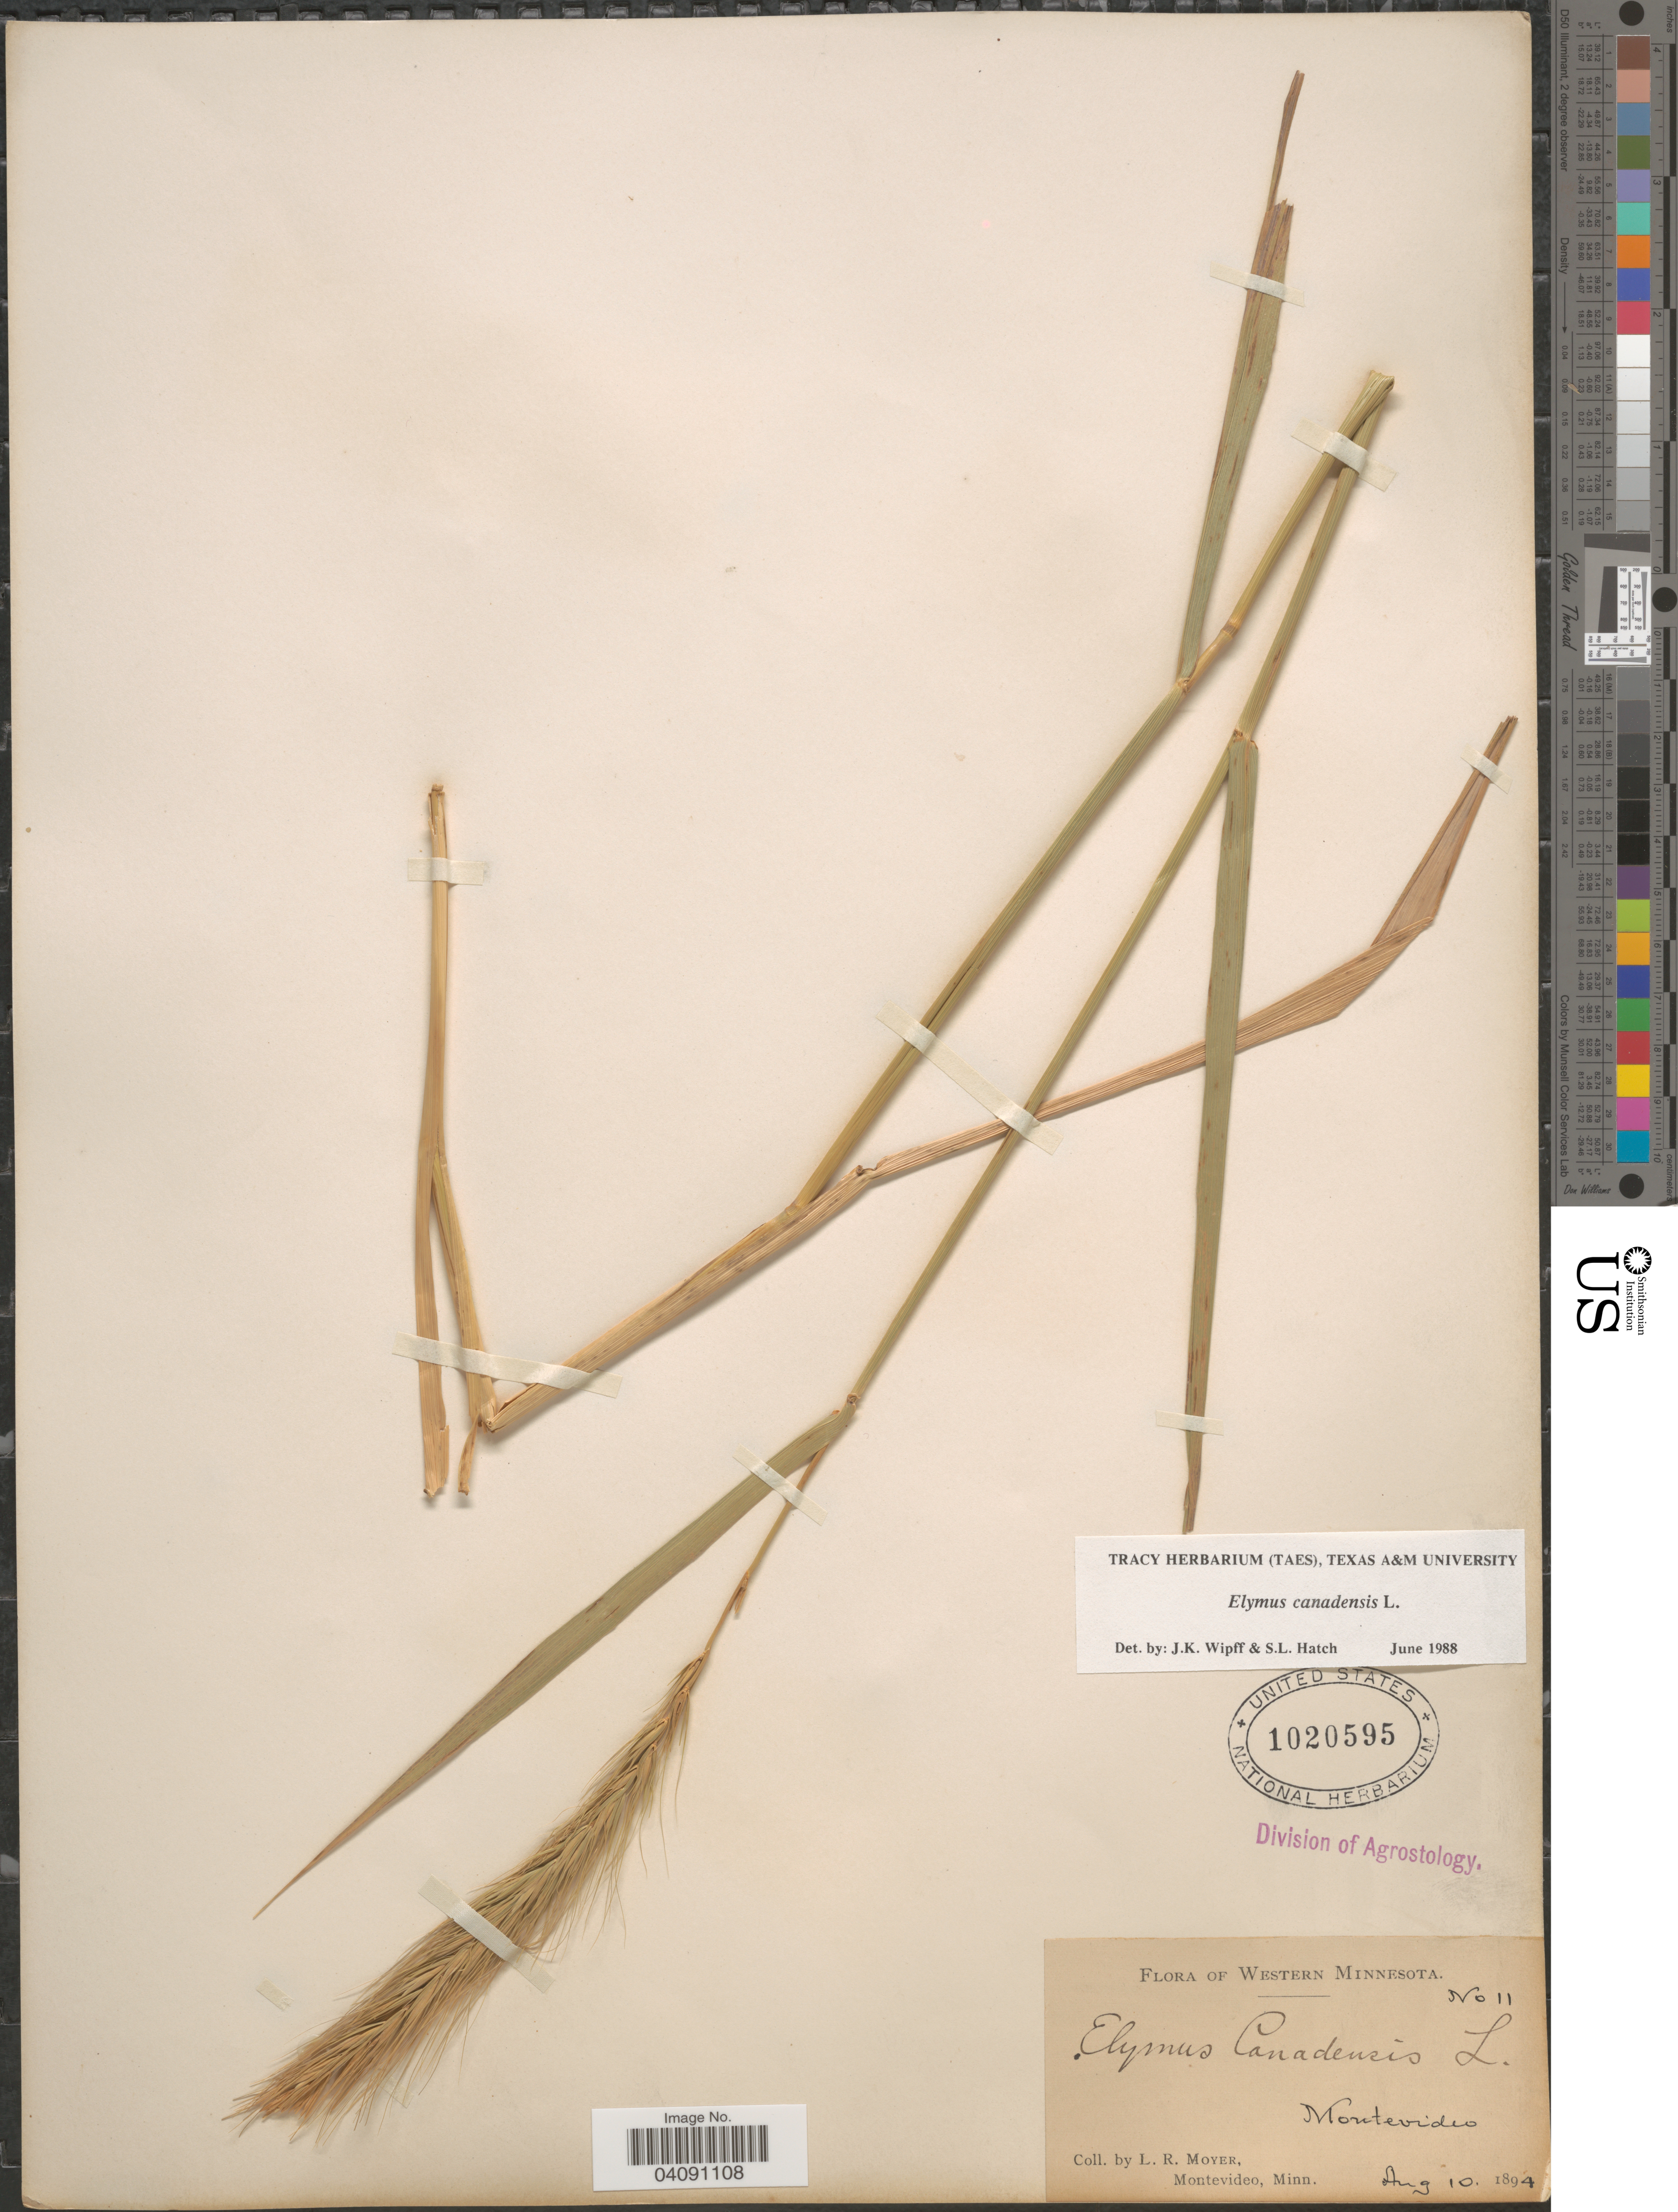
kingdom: Plantae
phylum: Tracheophyta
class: Liliopsida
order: Poales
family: Poaceae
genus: Elymus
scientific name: Elymus canadensis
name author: L.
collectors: L. Moyer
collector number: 11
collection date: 1894-08-10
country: United States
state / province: Minnesota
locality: Western Minnesota. Montevideo.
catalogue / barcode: US 1020595